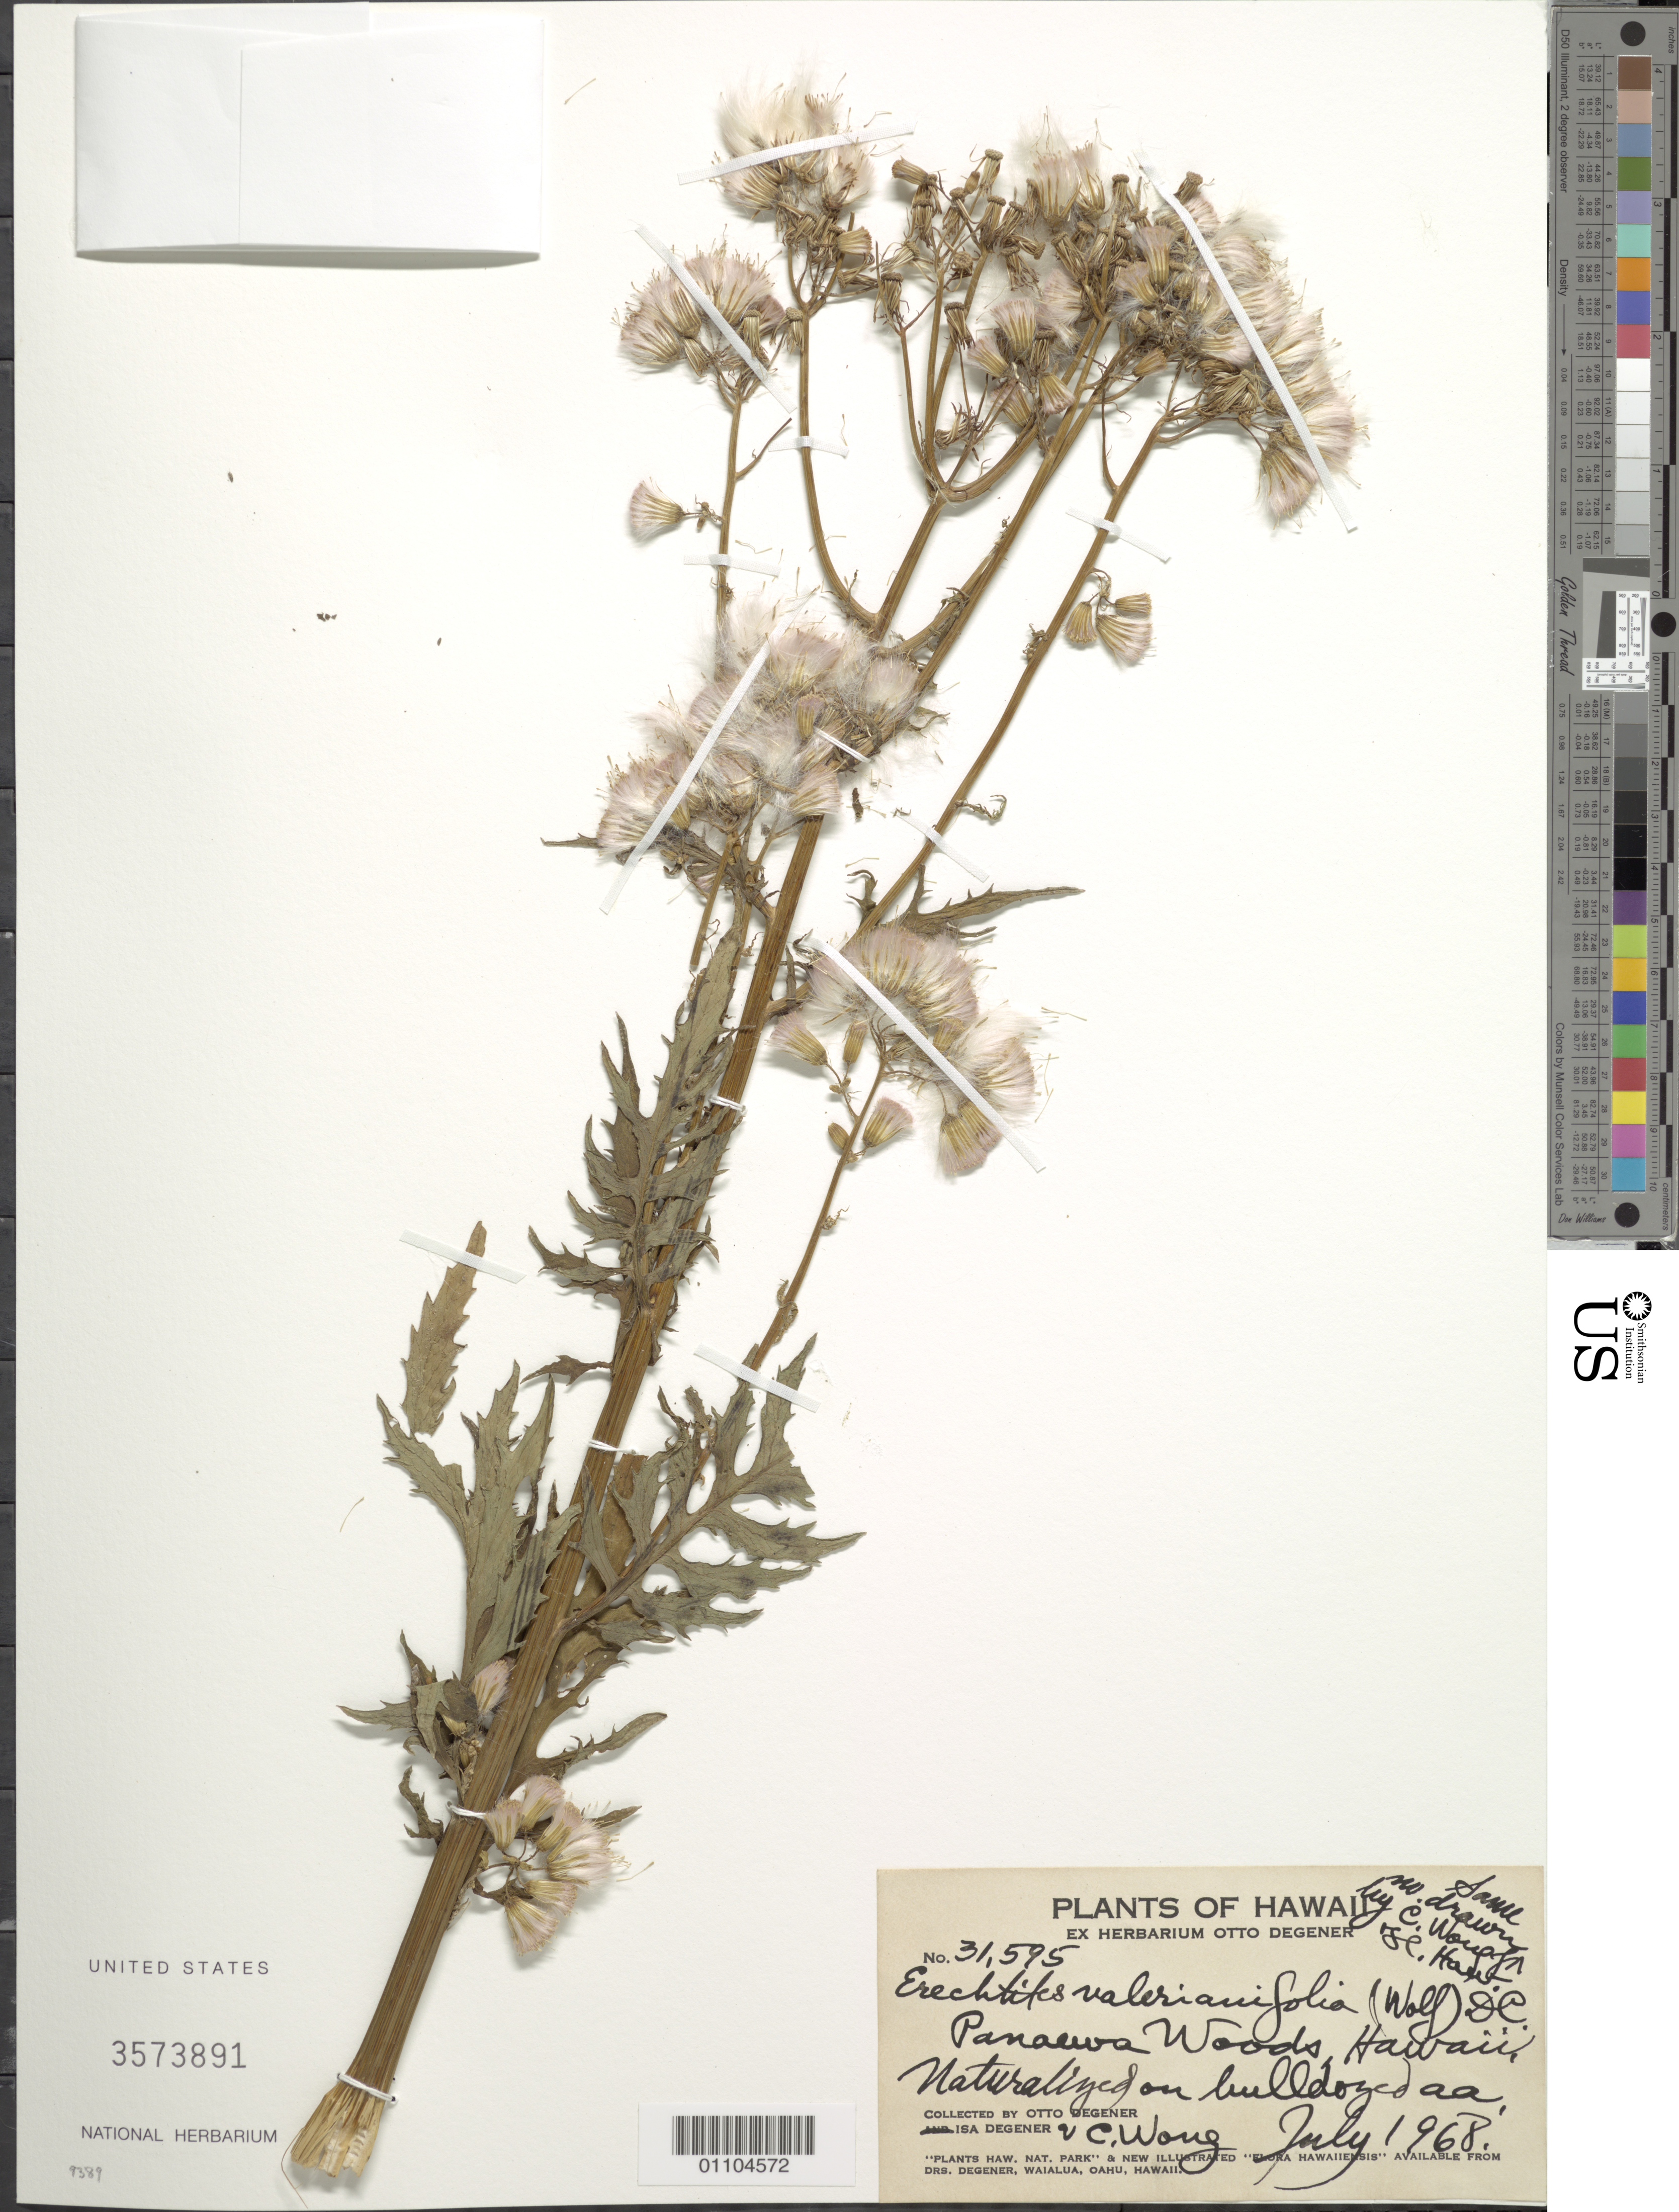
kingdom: Plantae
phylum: Tracheophyta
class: Magnoliopsida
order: Asterales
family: Asteraceae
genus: Erechtites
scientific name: Erechtites valerianifolius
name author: (Link ex Spreng.) DC.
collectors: O. Degener, I. Degener & V. C. Wong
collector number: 31595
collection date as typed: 1 Jul 1968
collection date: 1968-07-01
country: United States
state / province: Hawaii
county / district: Hawaii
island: Hawaii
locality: Panaewa Woods.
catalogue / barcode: US 3573891